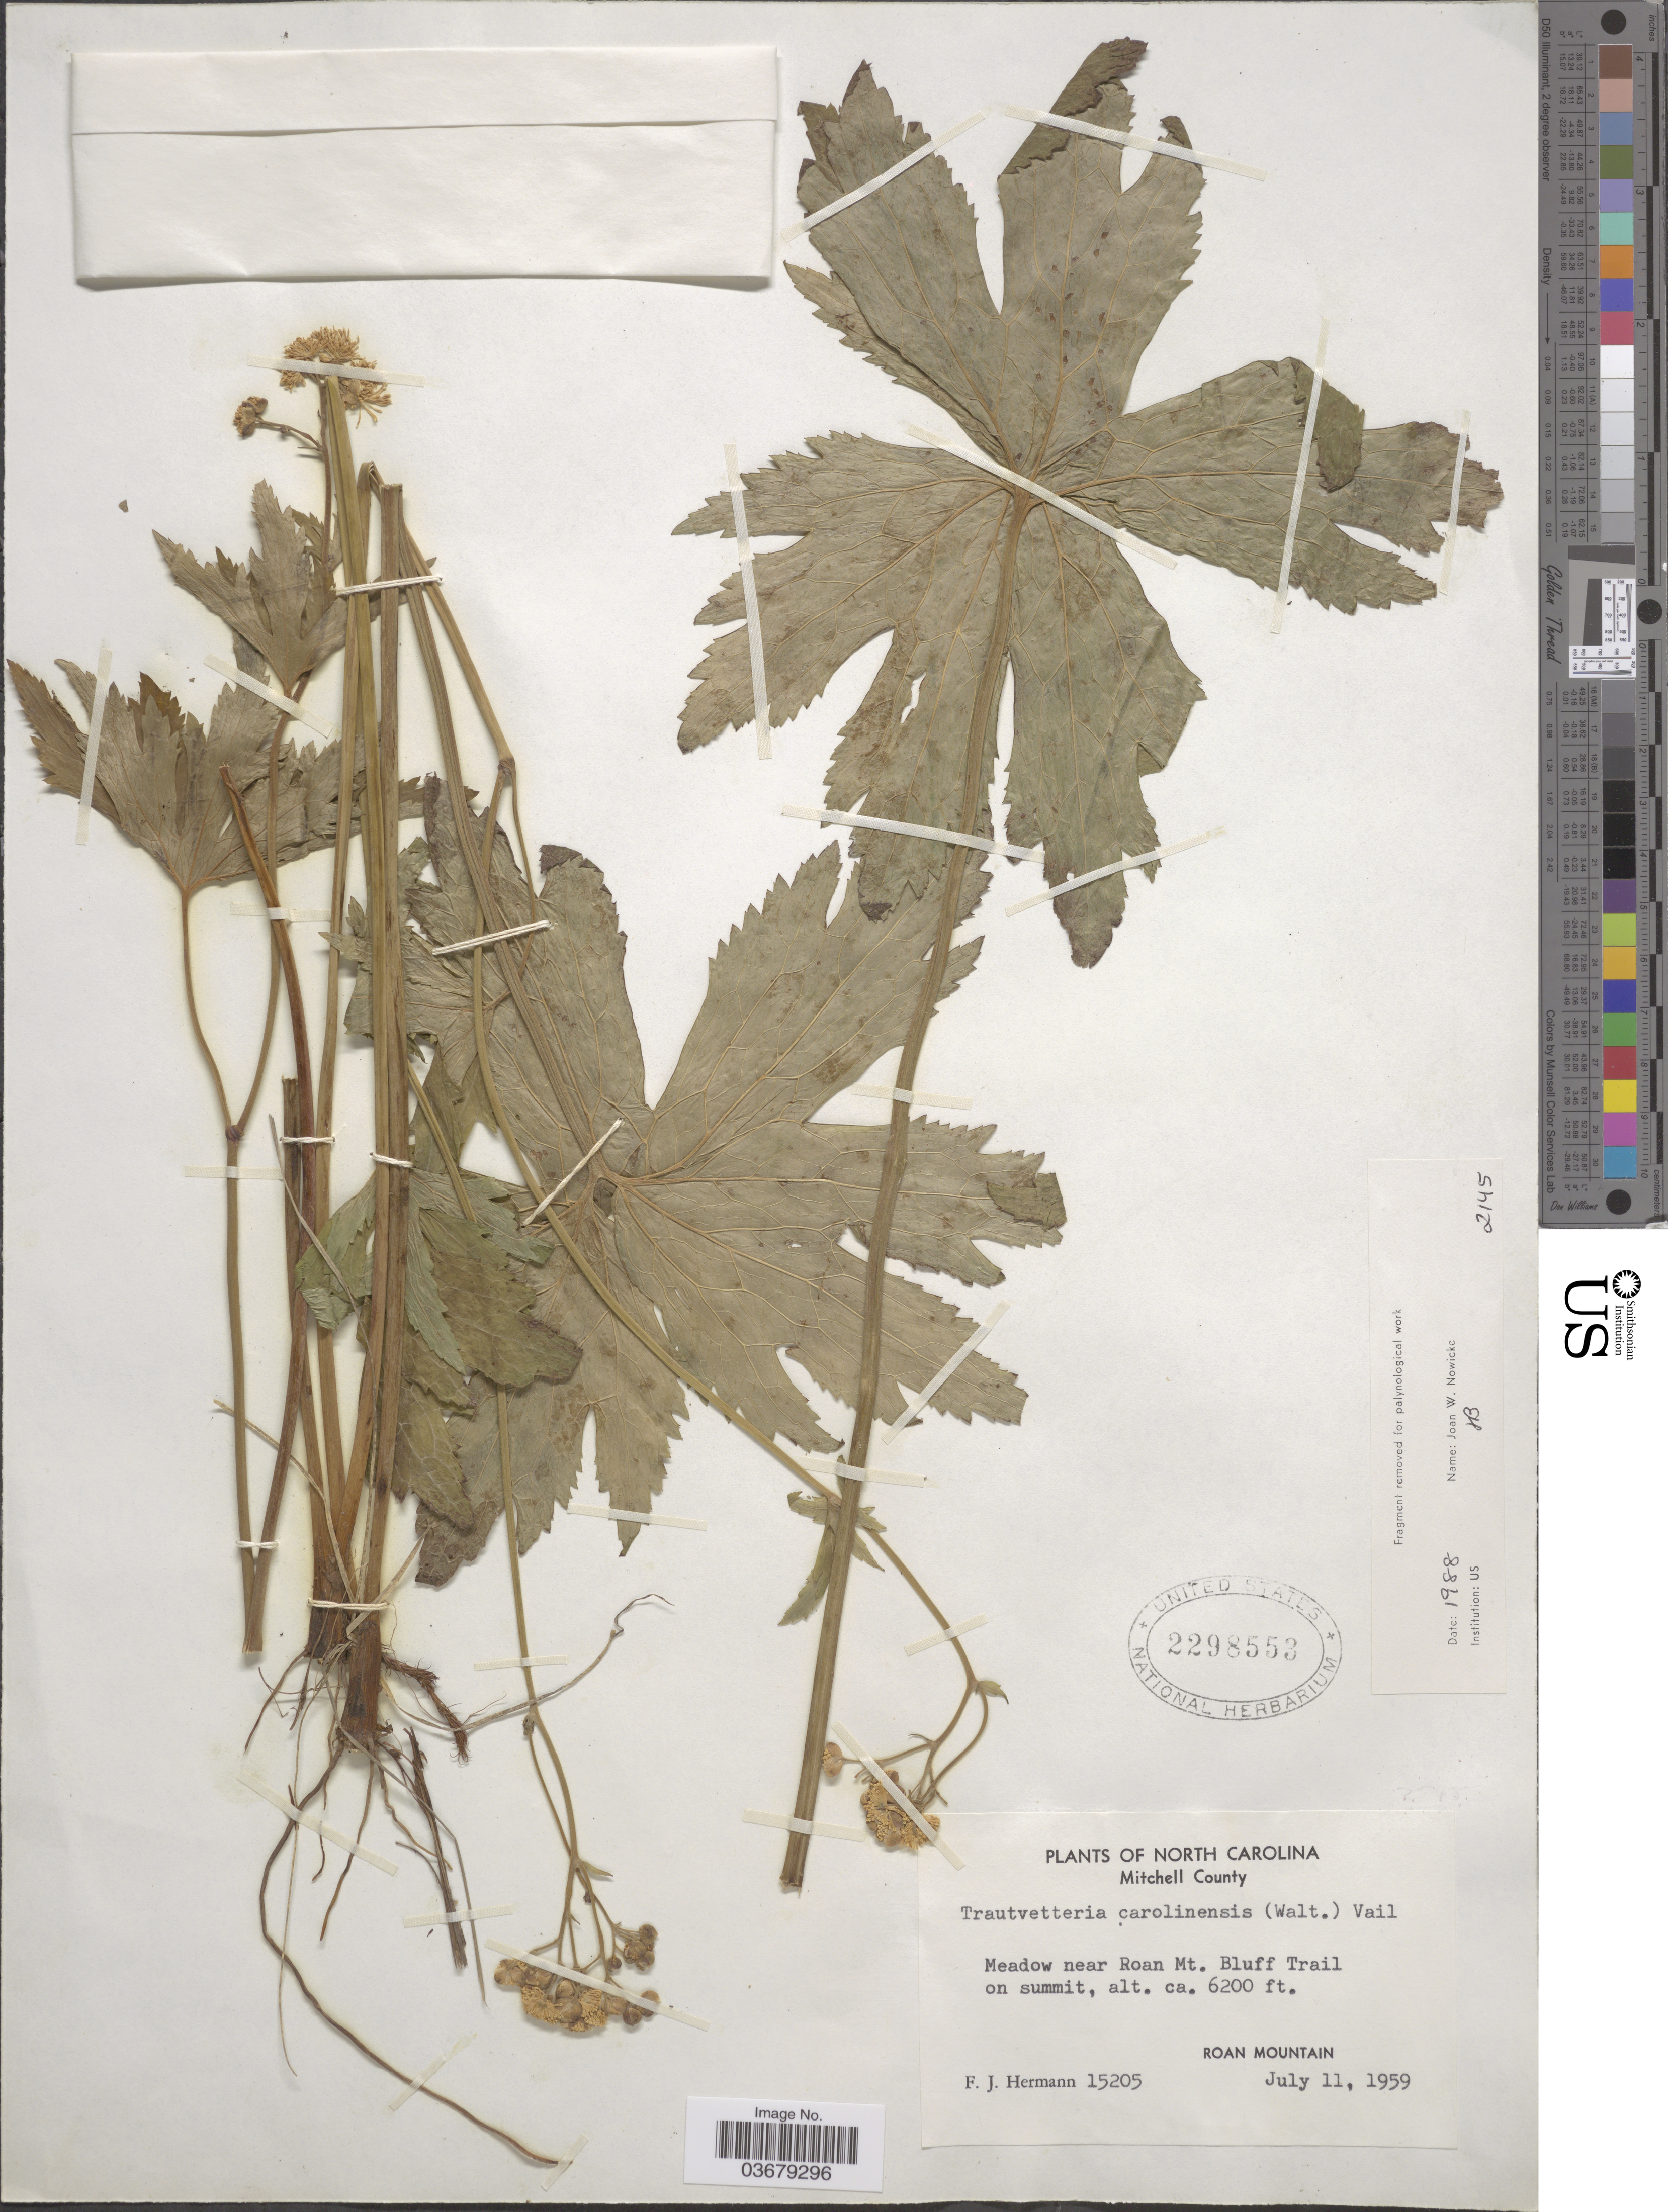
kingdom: Plantae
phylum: Tracheophyta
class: Magnoliopsida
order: Ranunculales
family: Ranunculaceae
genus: Trautvetteria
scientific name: Trautvetteria caroliniensis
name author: (Walter) Vail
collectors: F. J. Hermann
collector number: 15205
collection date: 1959-07-11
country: United States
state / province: North Carolina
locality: Mitchell County. Meadow near Roan Mt. Bluff Trail on summit. Roan Mountain.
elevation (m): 1890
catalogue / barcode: US 2298553